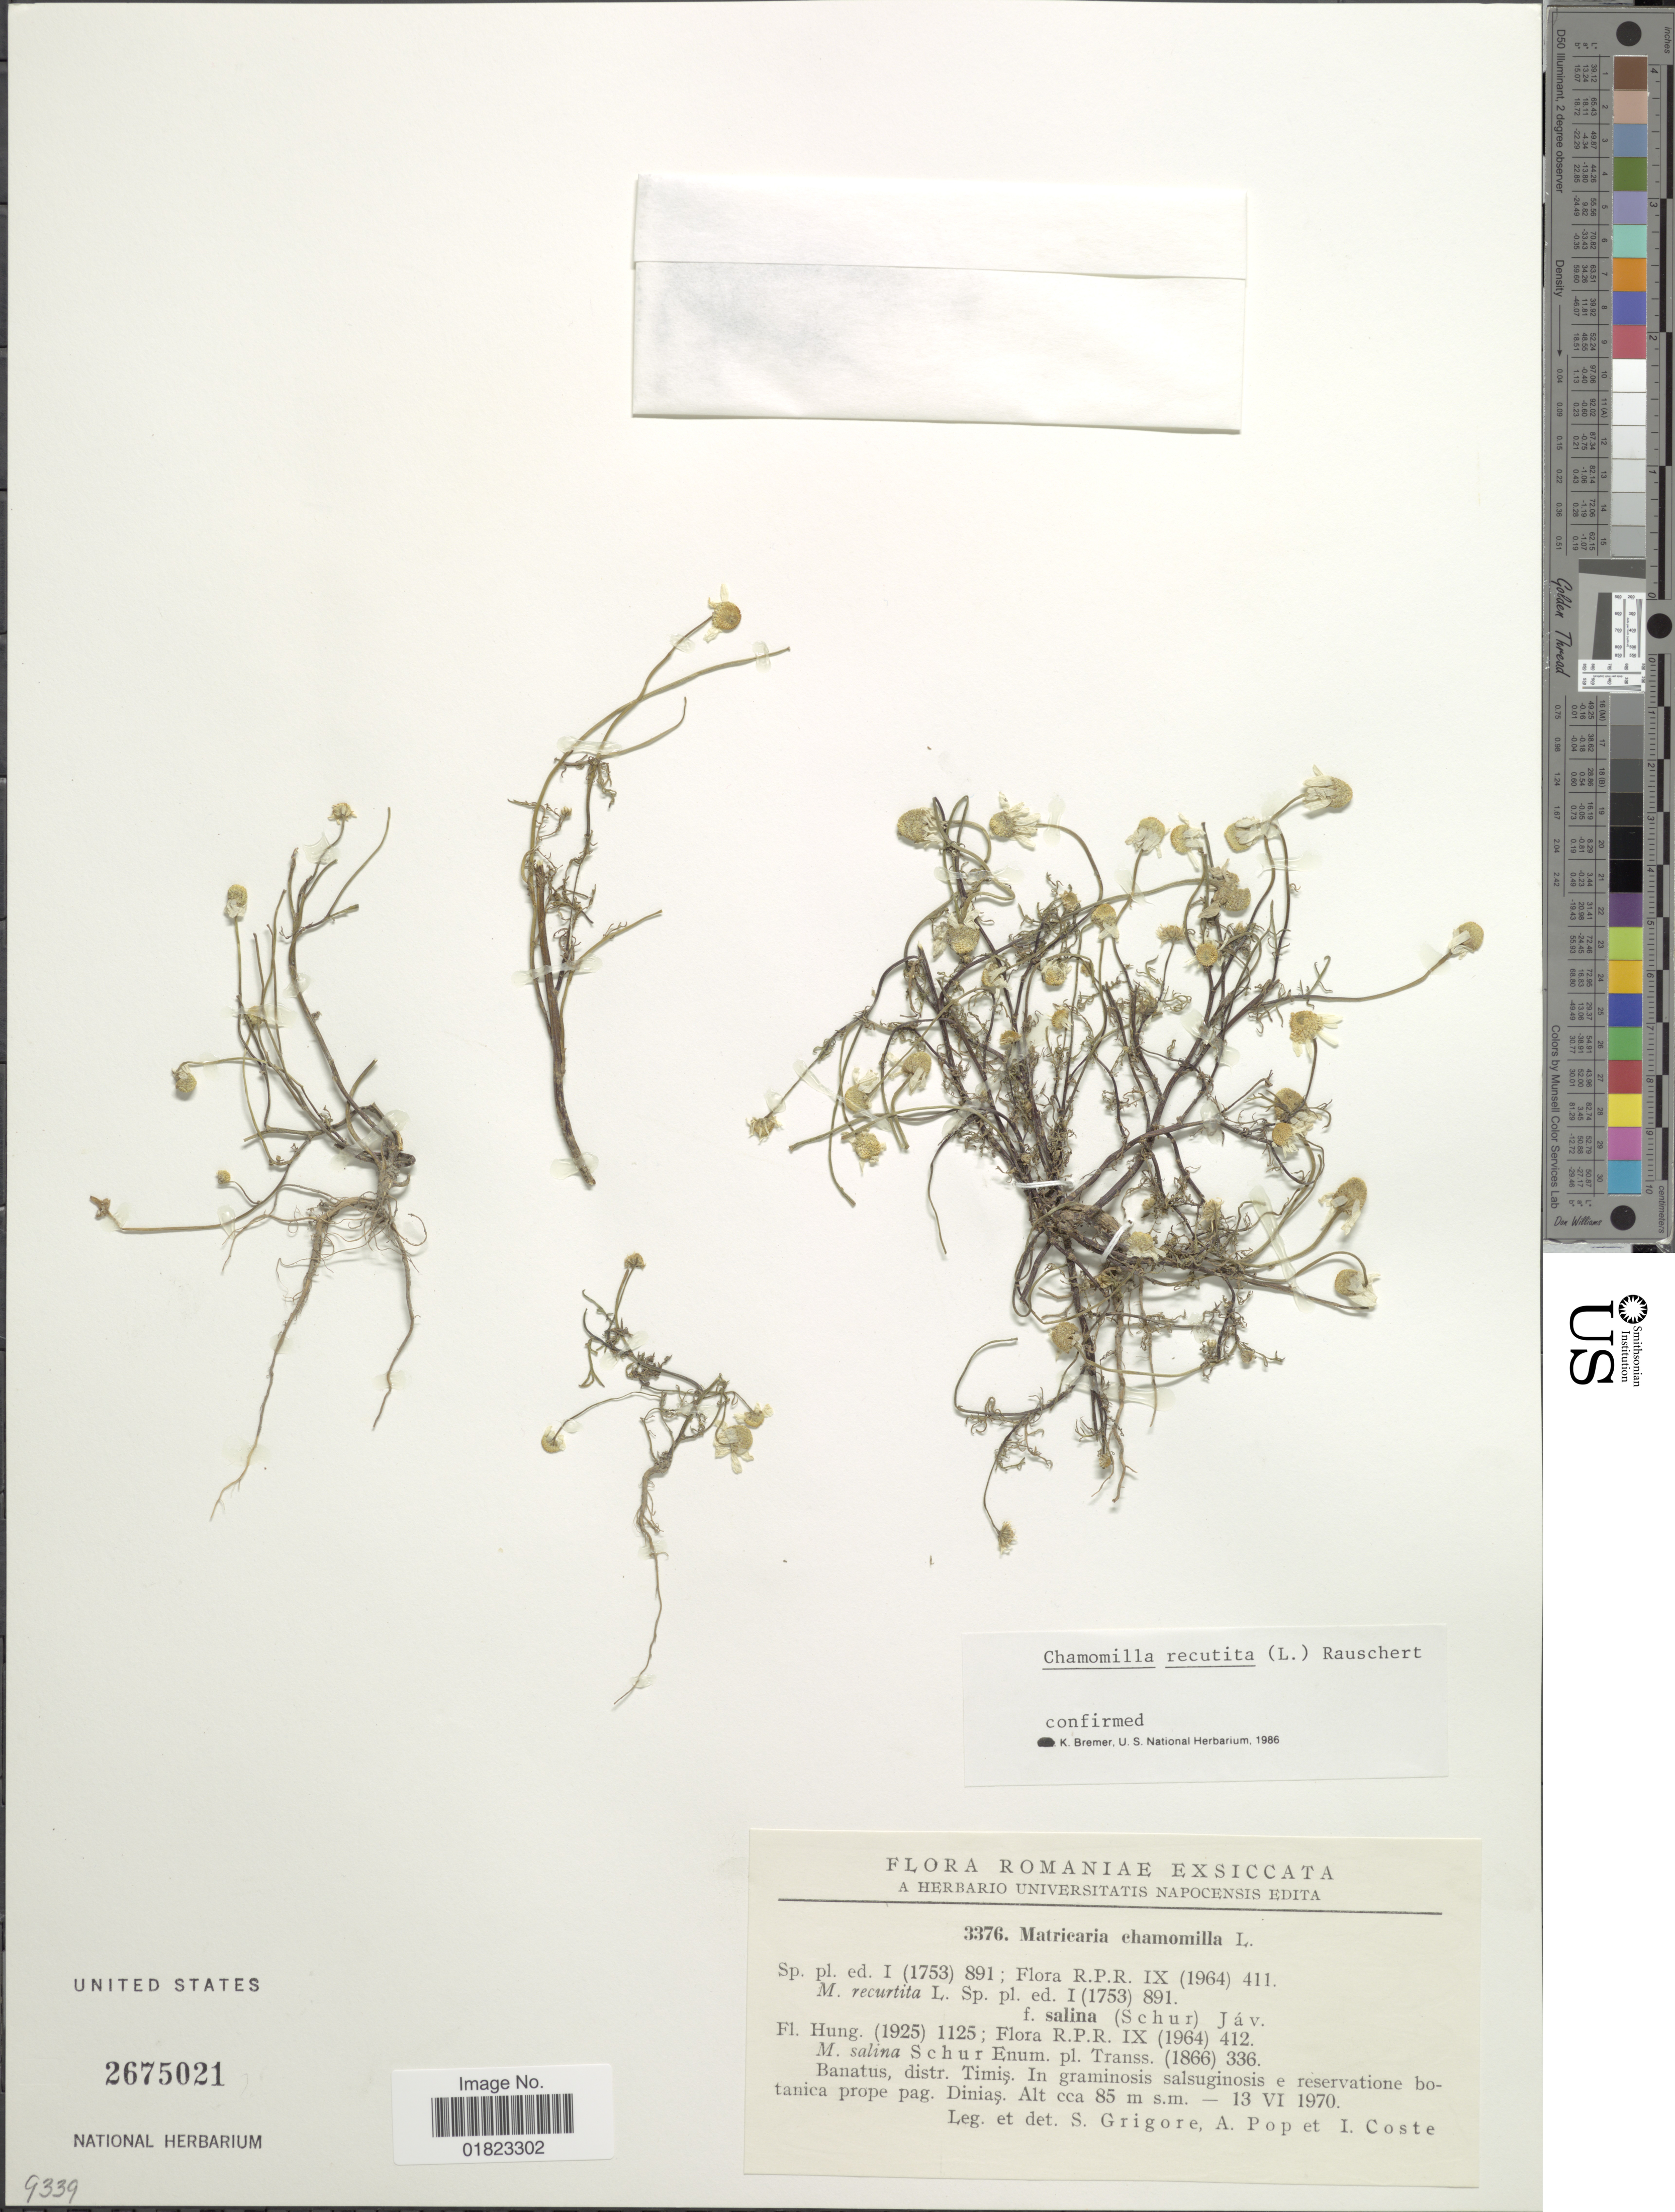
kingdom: Plantae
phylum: Tracheophyta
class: Magnoliopsida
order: Asterales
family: Asteraceae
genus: Matricaria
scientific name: Matricaria recutita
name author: L.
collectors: S. Grigore & I. Coste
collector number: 3376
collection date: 1970-06-13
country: Romania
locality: Banatus, distr. Timis. In graminosis salsuginosis e reservaruine botanica prope pag. Dinias.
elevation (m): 85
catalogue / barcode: US 2675021